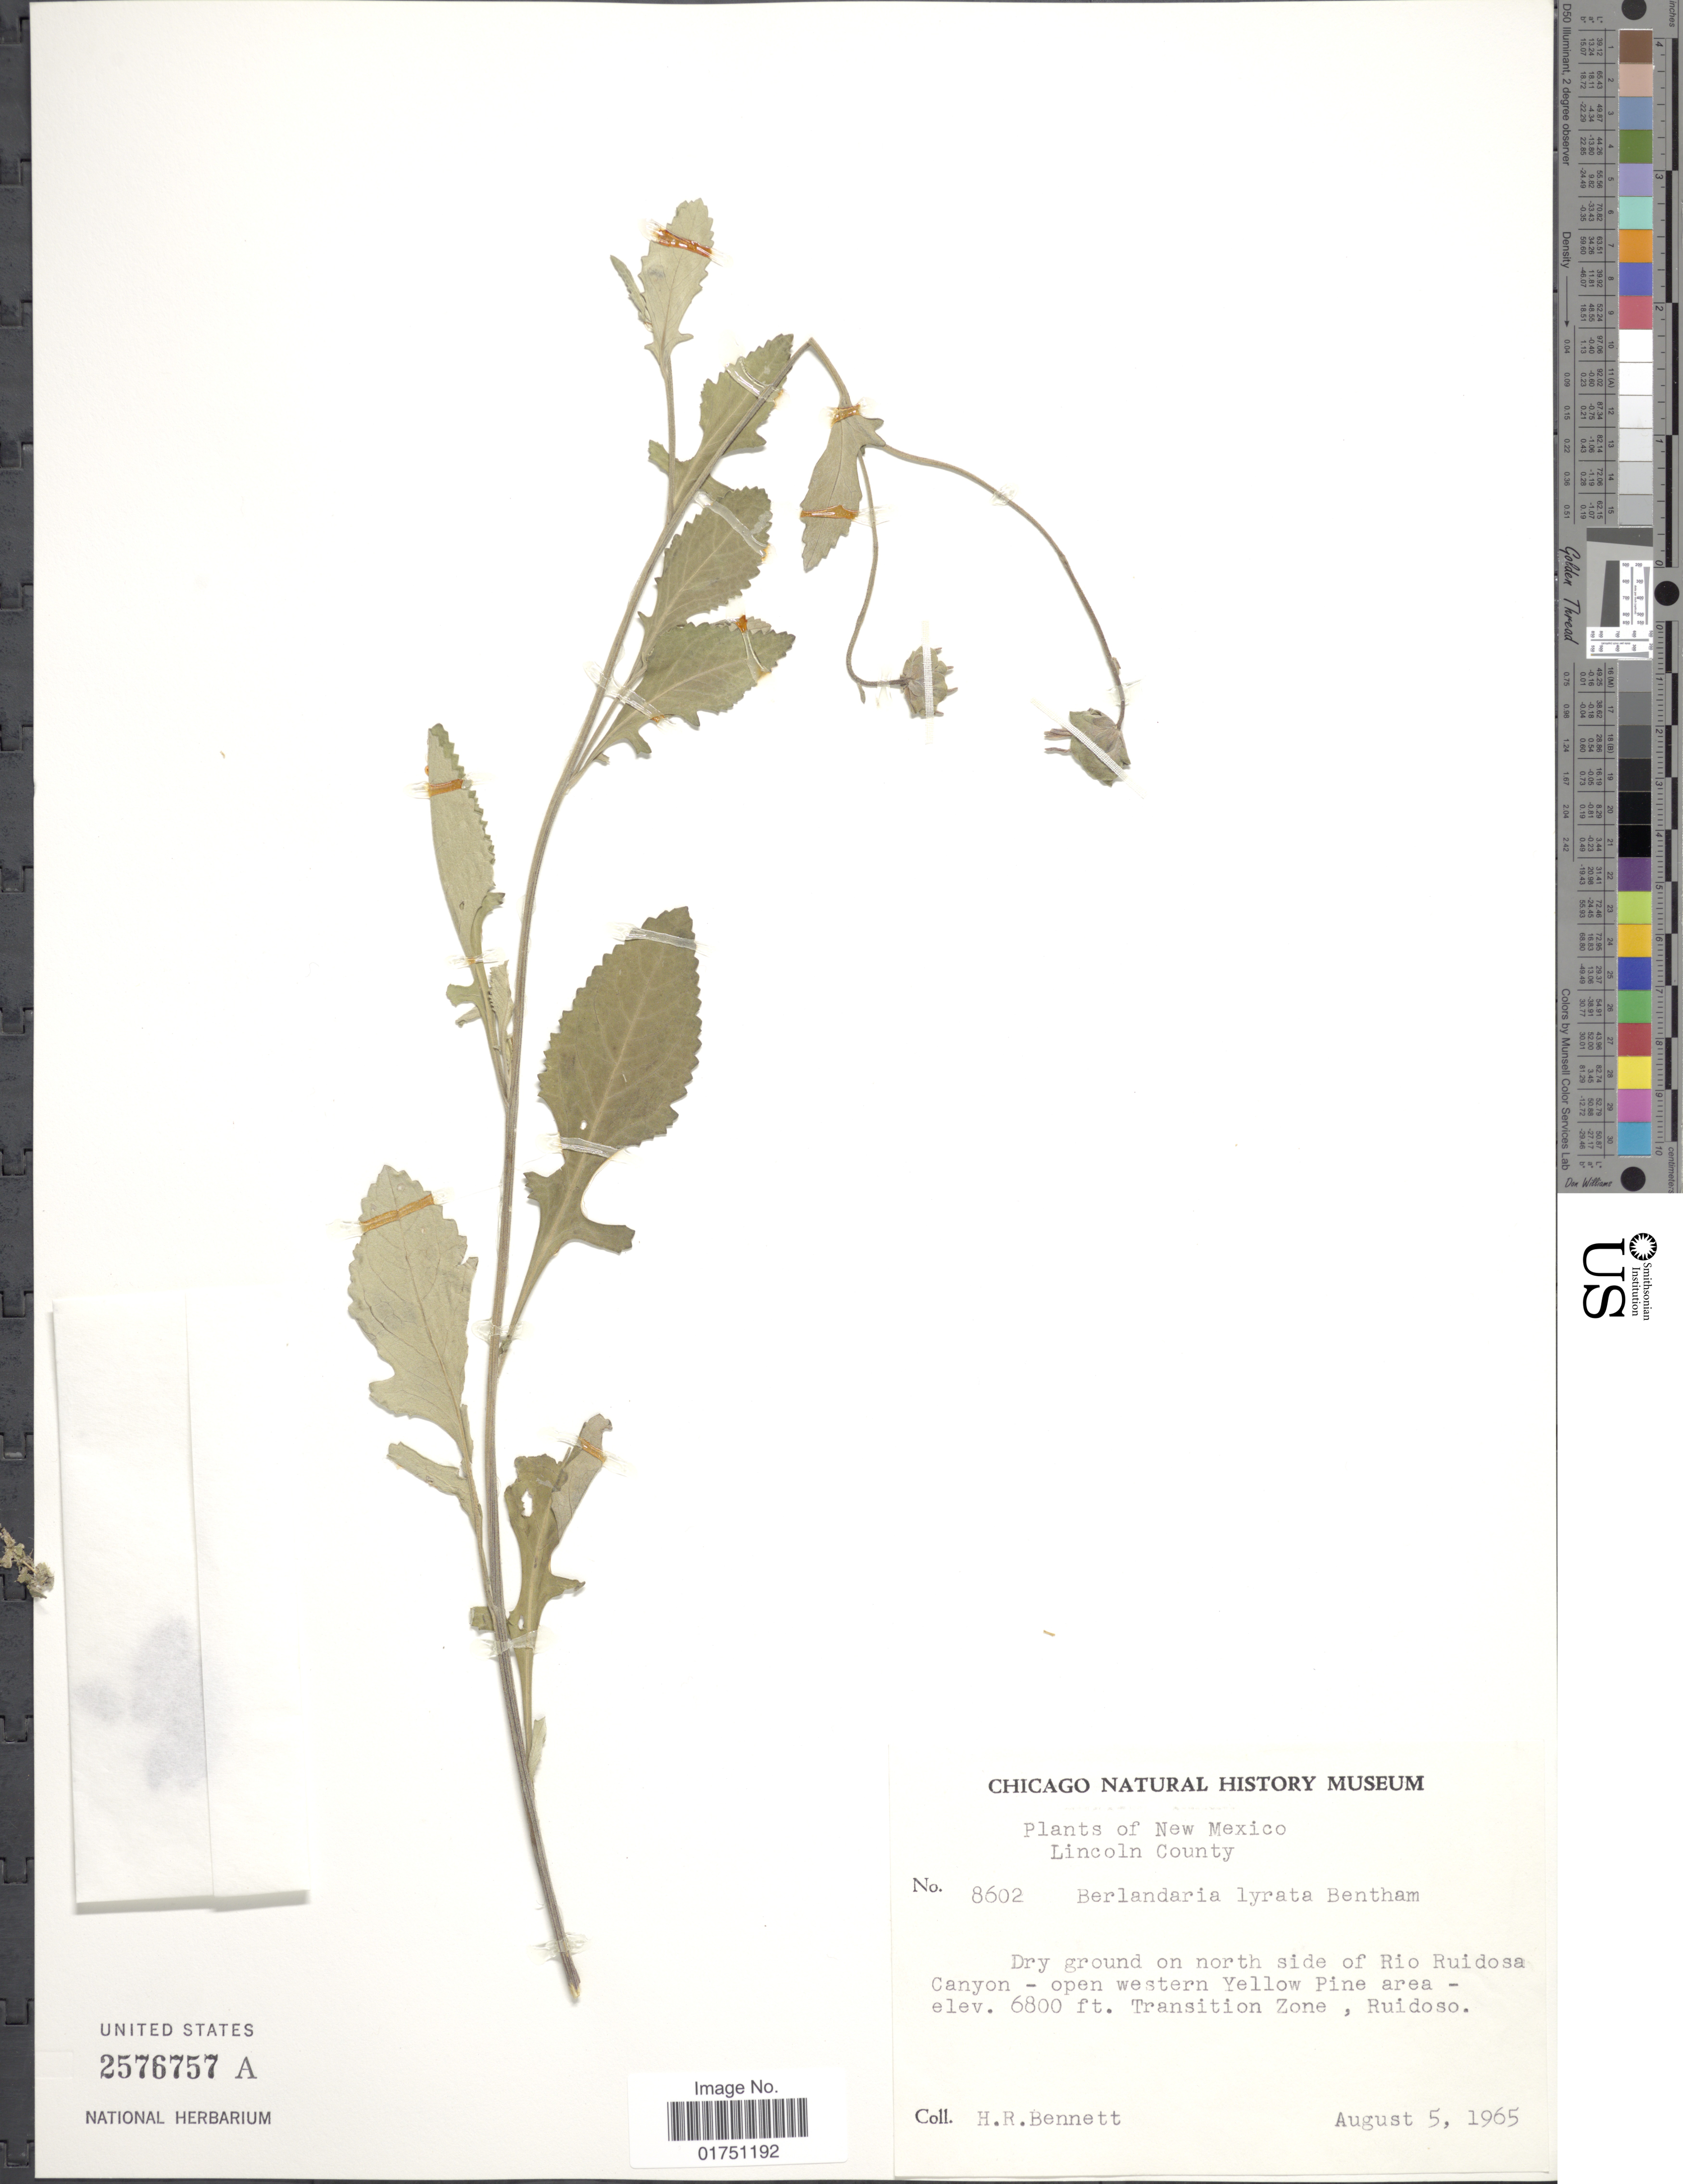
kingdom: Plantae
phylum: Tracheophyta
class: Magnoliopsida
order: Asterales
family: Asteraceae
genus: Berlandiera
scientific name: Berlandiera lyrata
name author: Benth.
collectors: H. R. Bennett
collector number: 8602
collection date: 1965-08-05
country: United States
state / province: New Mexico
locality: Lincoln County. Dry ground on north side of Rio Ruidosa Canyon - open western Yellow Pine area. Transition Zone, Ruidoso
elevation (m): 2073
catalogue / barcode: US 2576757A